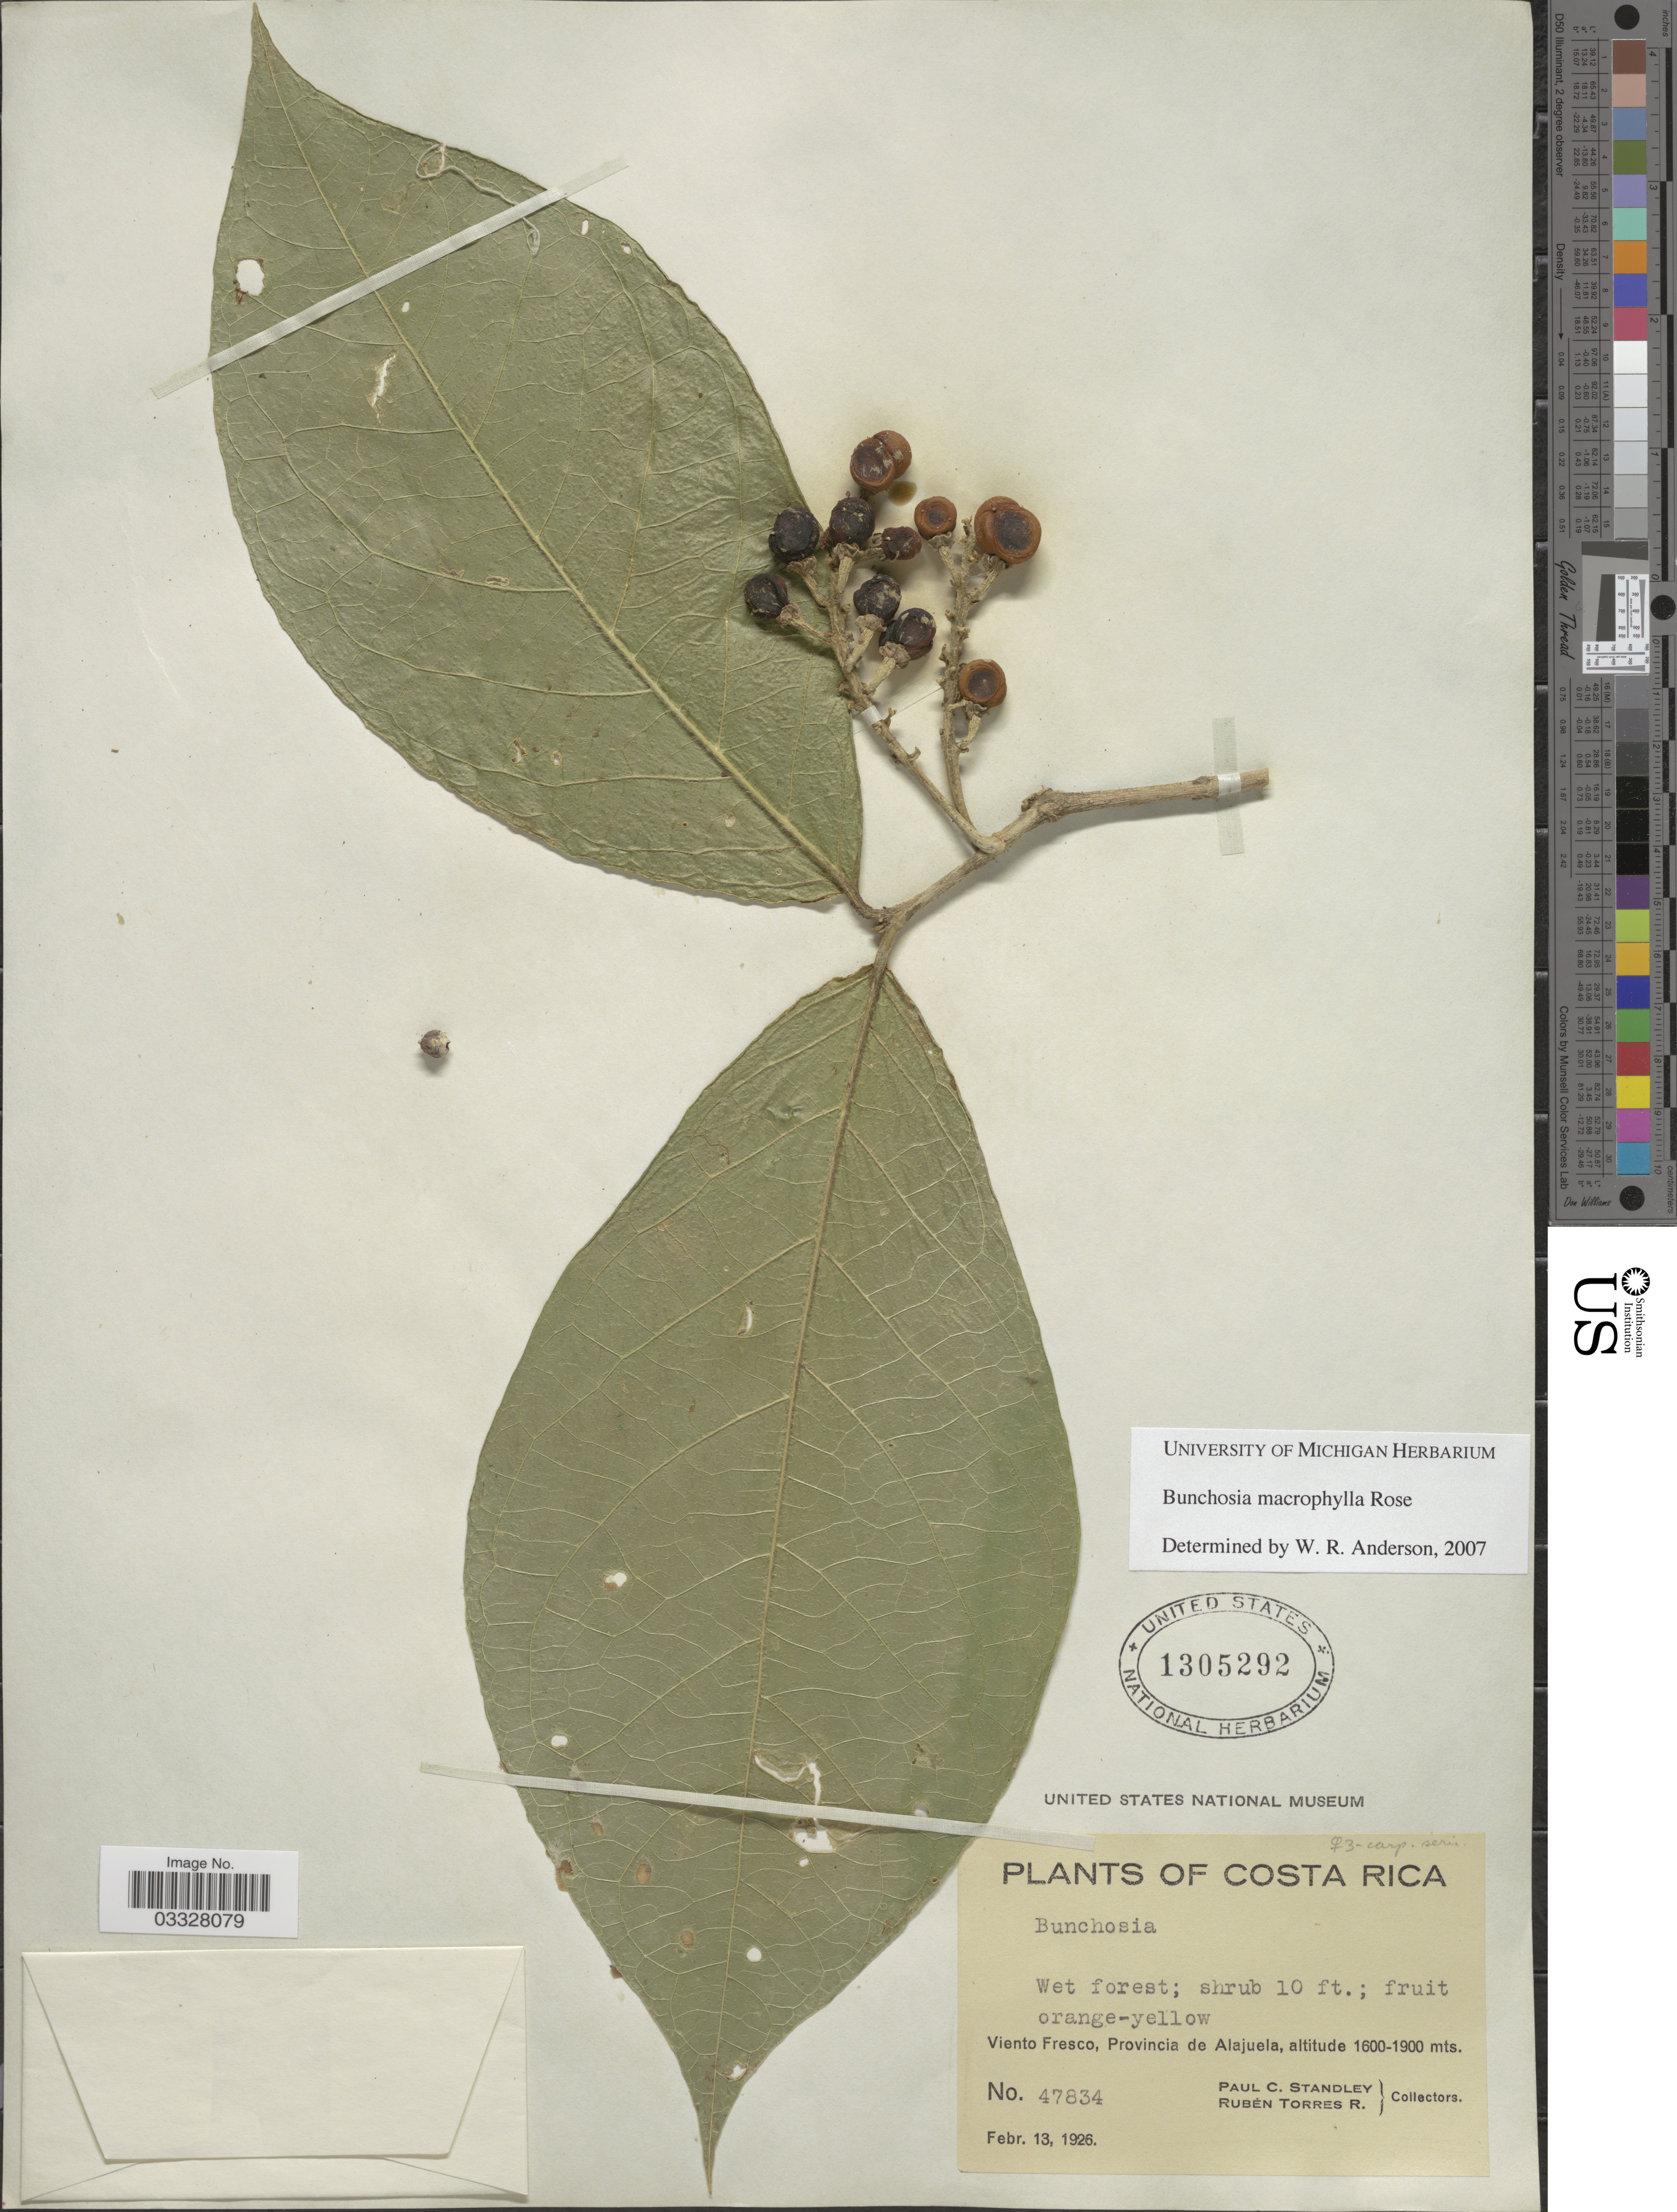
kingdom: Plantae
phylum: Tracheophyta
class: Magnoliopsida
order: Malpighiales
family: Malpighiaceae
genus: Bunchosia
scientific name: Bunchosia macrophylla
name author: Rose ex Donn. Sm. in Pittier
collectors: P. C. Standley & R. Torres Rojas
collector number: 47834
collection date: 1926-02-13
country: Costa Rica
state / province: Alajuela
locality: Viento Fresco.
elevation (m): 1600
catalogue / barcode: US 1305292